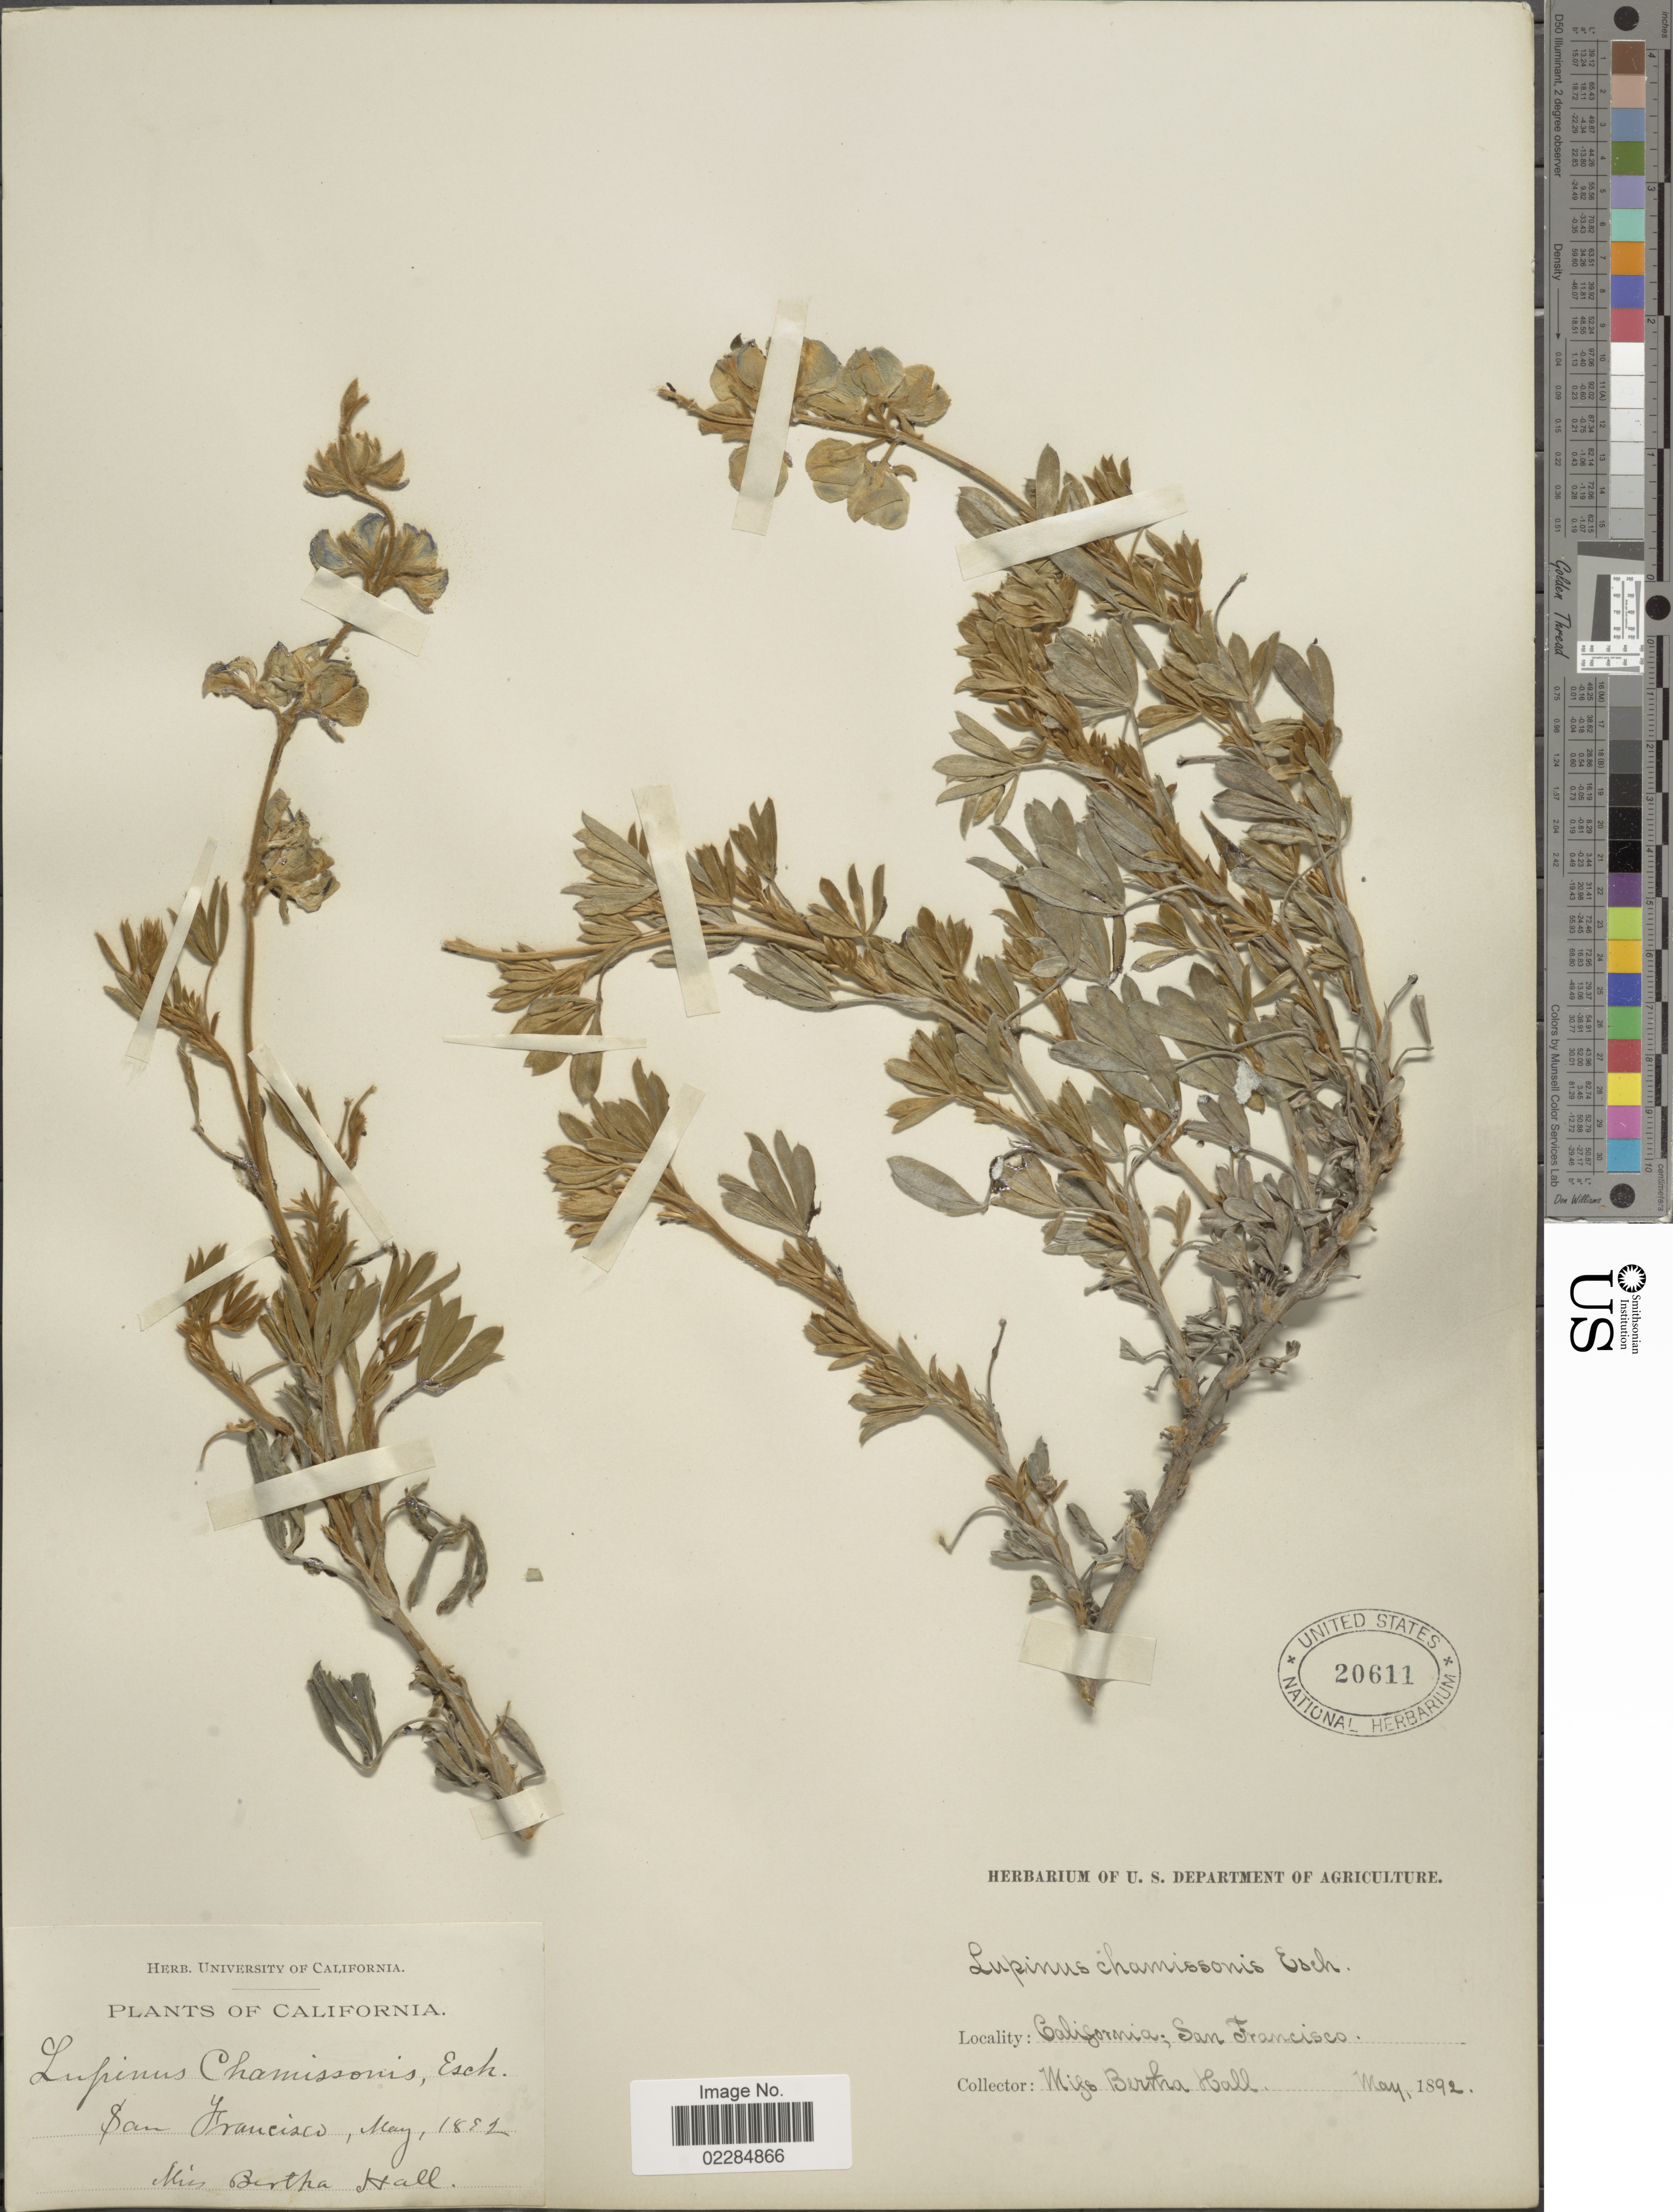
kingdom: Plantae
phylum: Tracheophyta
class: Magnoliopsida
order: Fabales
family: Fabaceae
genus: Lupinus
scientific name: Lupinus chamissonis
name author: Eschsch.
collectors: B. Hall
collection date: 1892-05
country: United States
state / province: California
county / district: San Francisco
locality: San Francisco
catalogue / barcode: US 20611